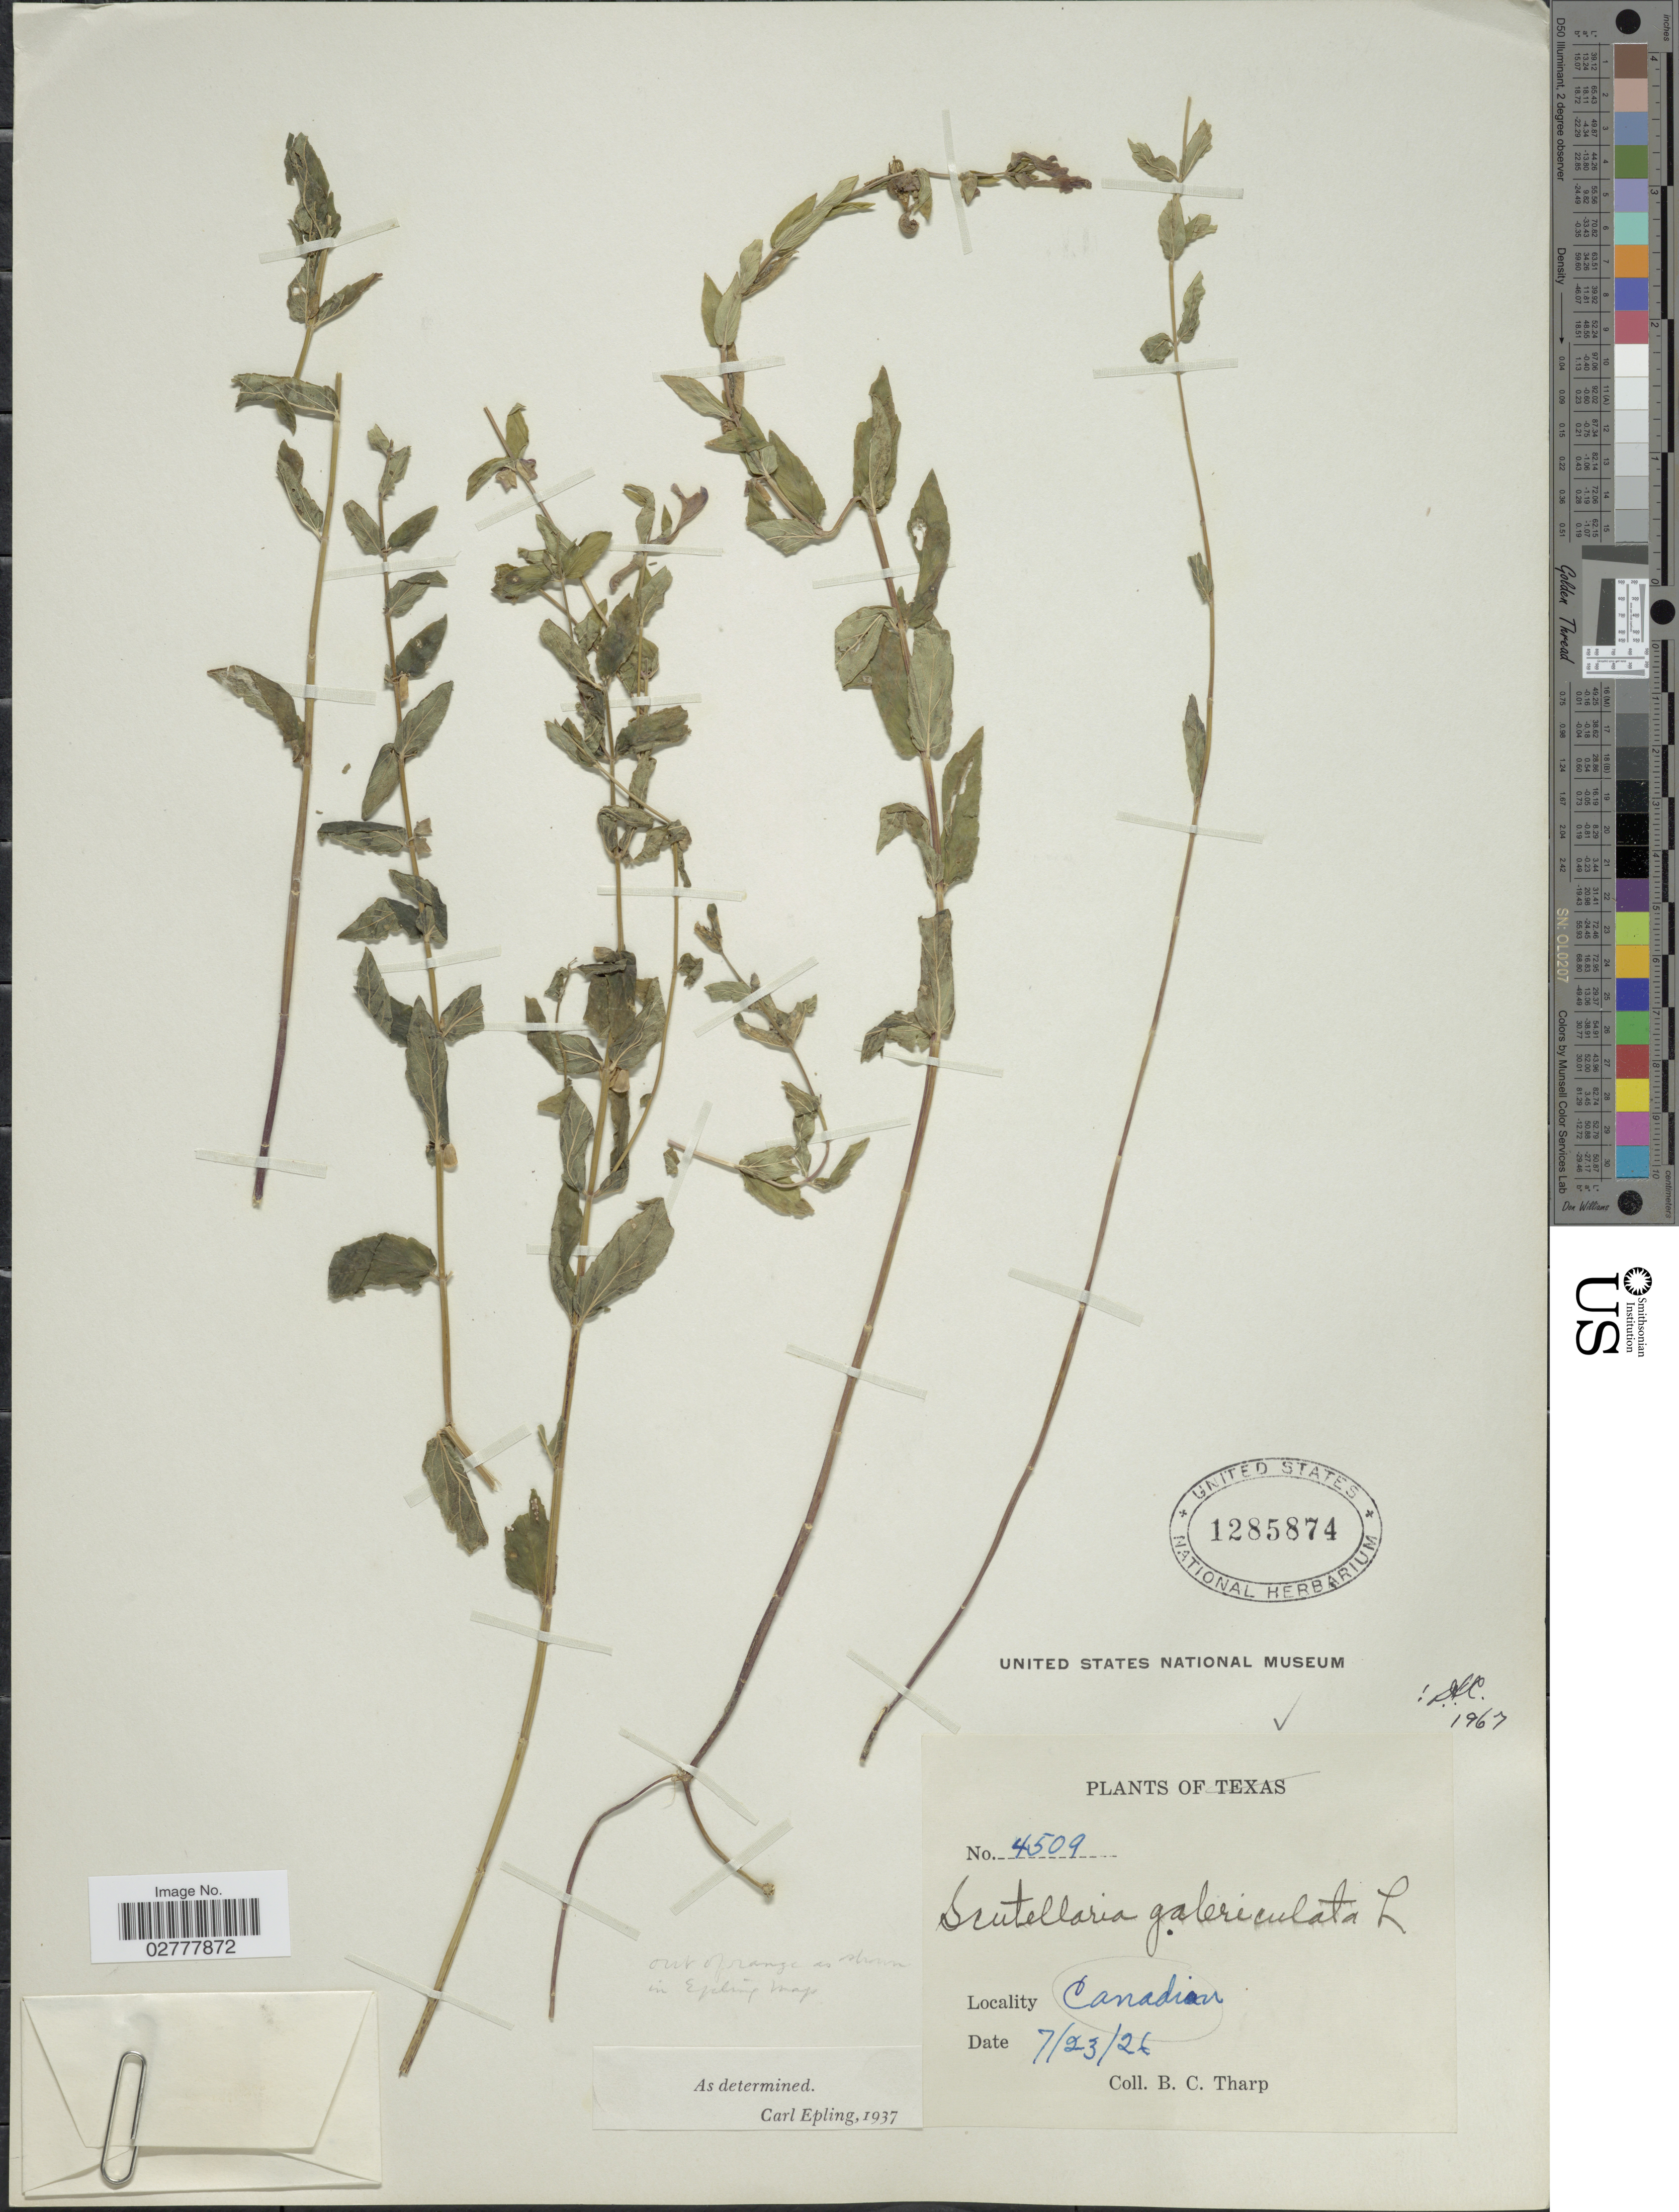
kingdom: Plantae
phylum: Tracheophyta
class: Magnoliopsida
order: Lamiales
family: Lamiaceae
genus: Scutellaria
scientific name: Scutellaria galericulata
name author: L.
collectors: B. C. Tharp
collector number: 4509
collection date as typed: Transcribed d/m/y: 23/7/26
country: Canada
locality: Canadian.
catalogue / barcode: US 1285874